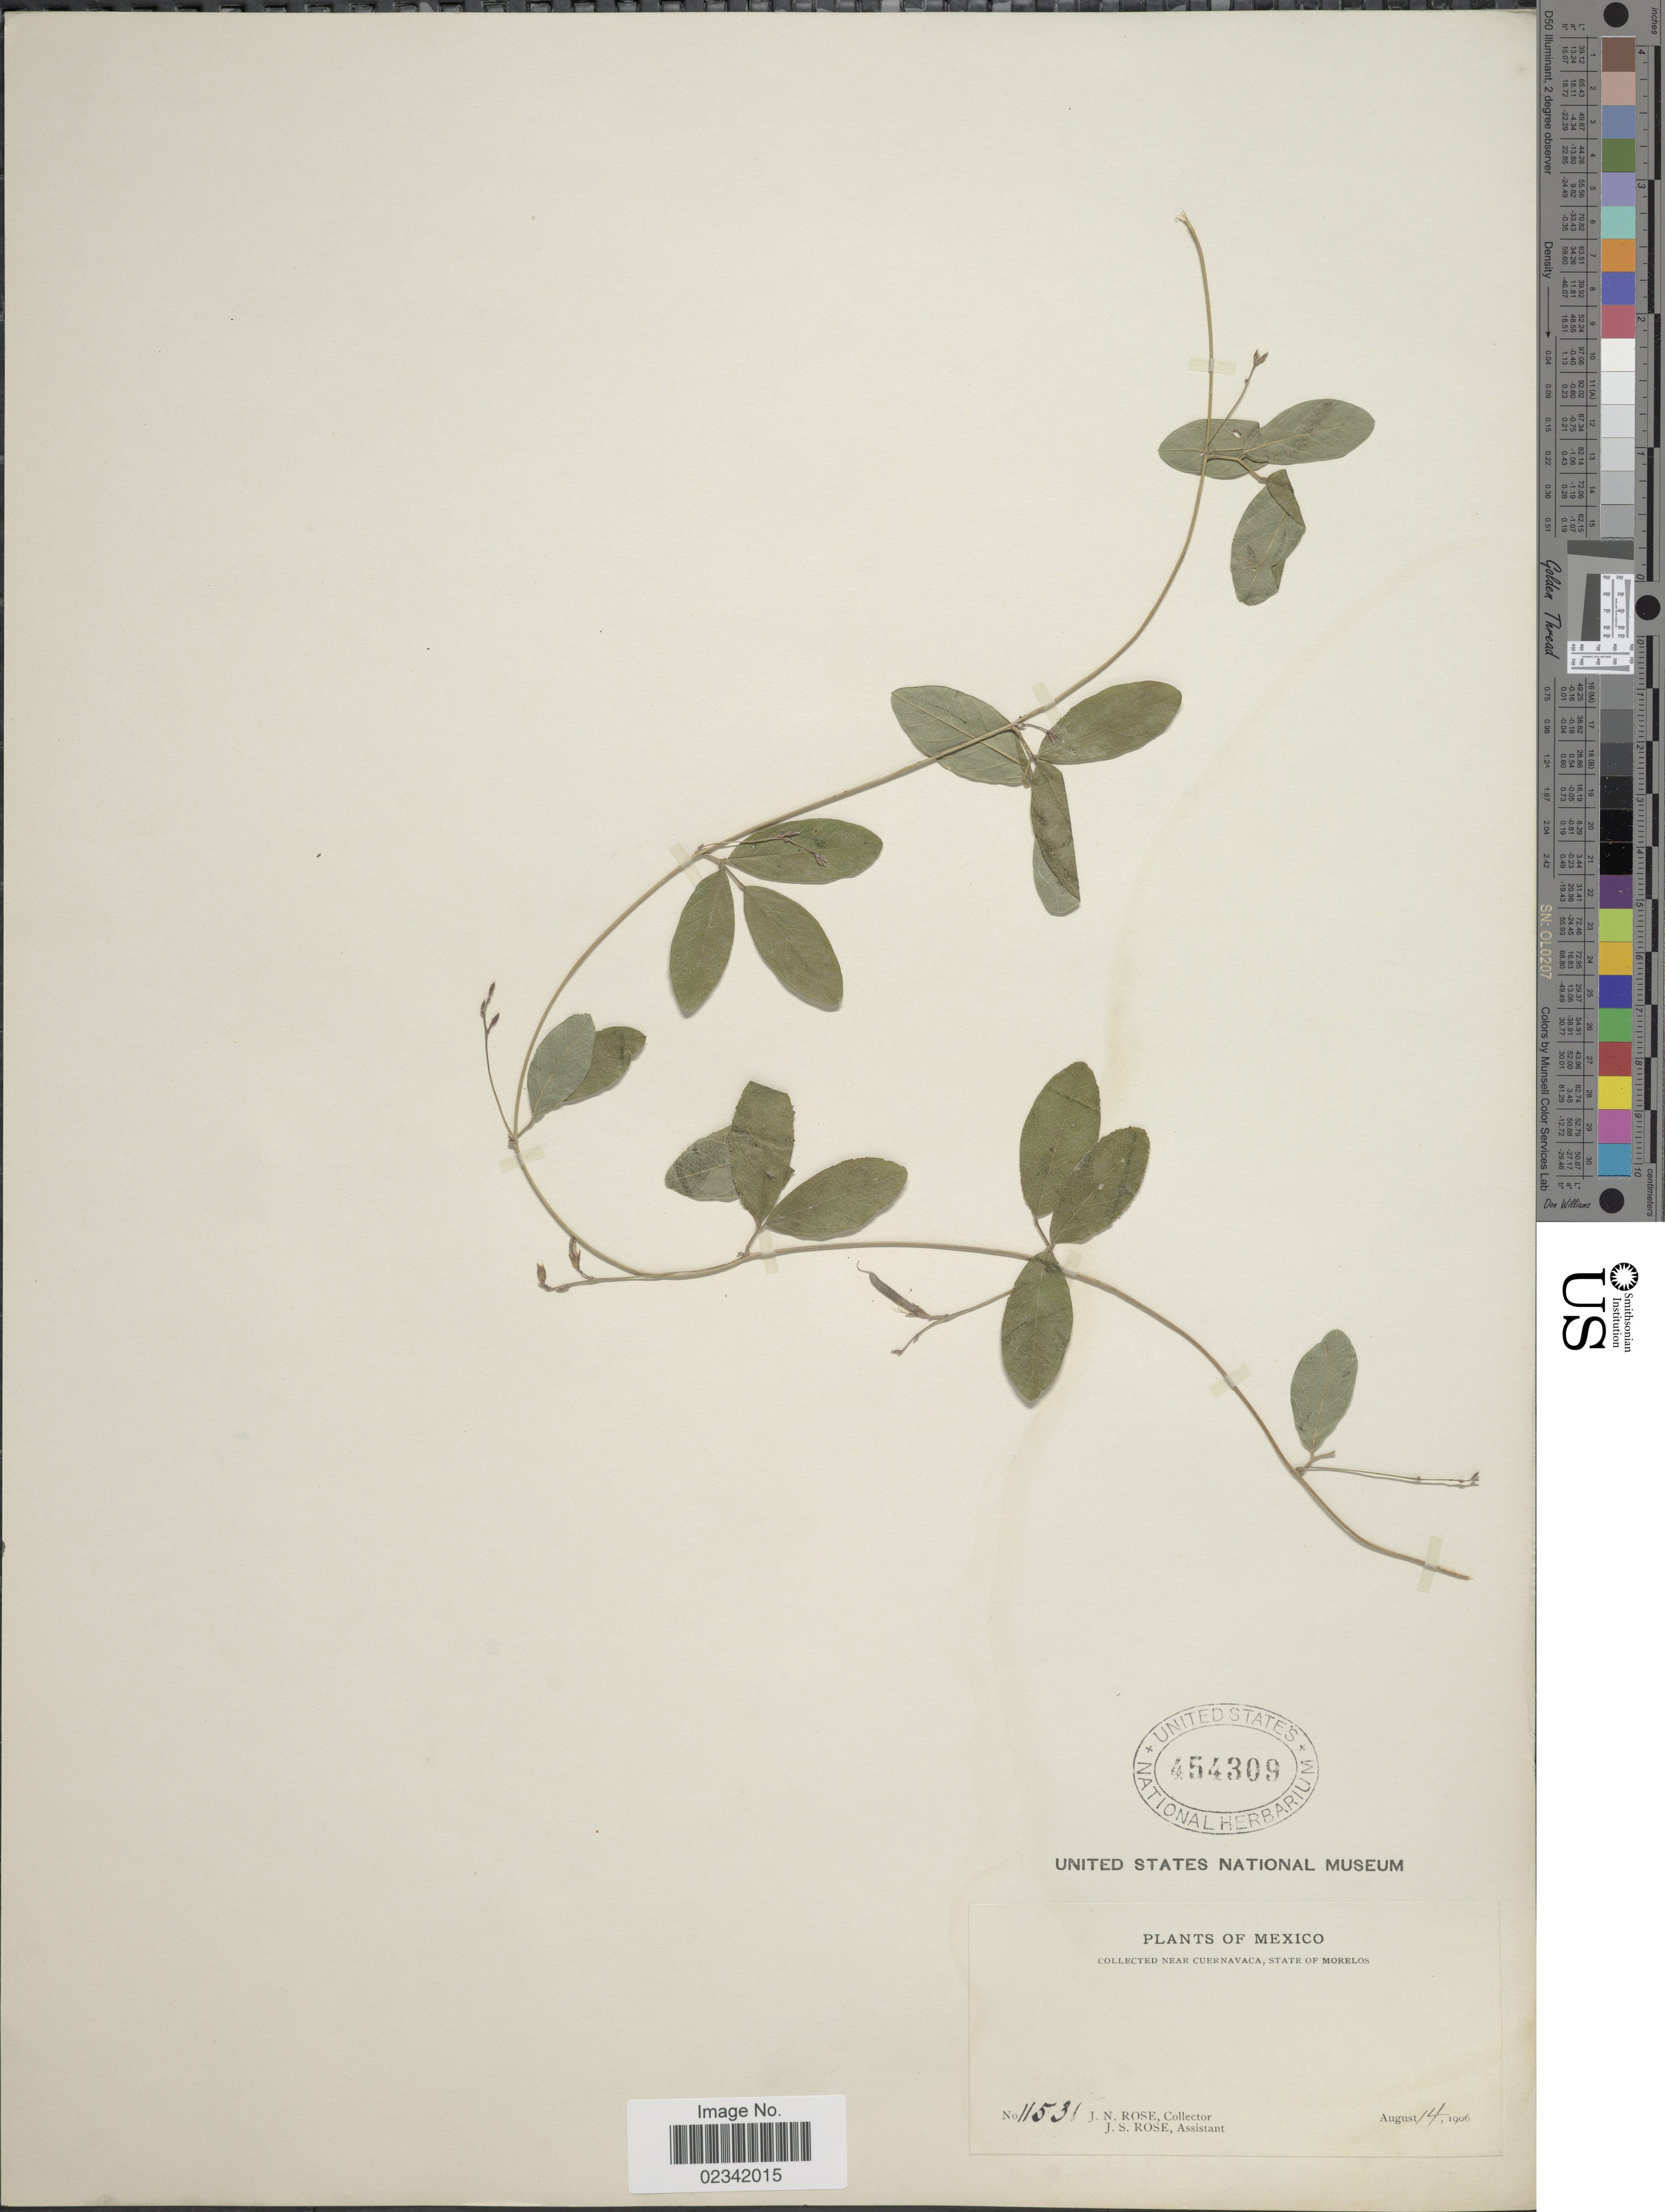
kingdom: Plantae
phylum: Tracheophyta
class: Magnoliopsida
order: Fabales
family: Fabaceae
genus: Galactia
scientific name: Galactia acapulcensis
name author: Rose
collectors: J. N. Rose & J. S. Rose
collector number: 11531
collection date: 1906-08-14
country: Mexico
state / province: Morelos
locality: Near Cuernavaca, State of Morelos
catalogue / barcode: US 454309